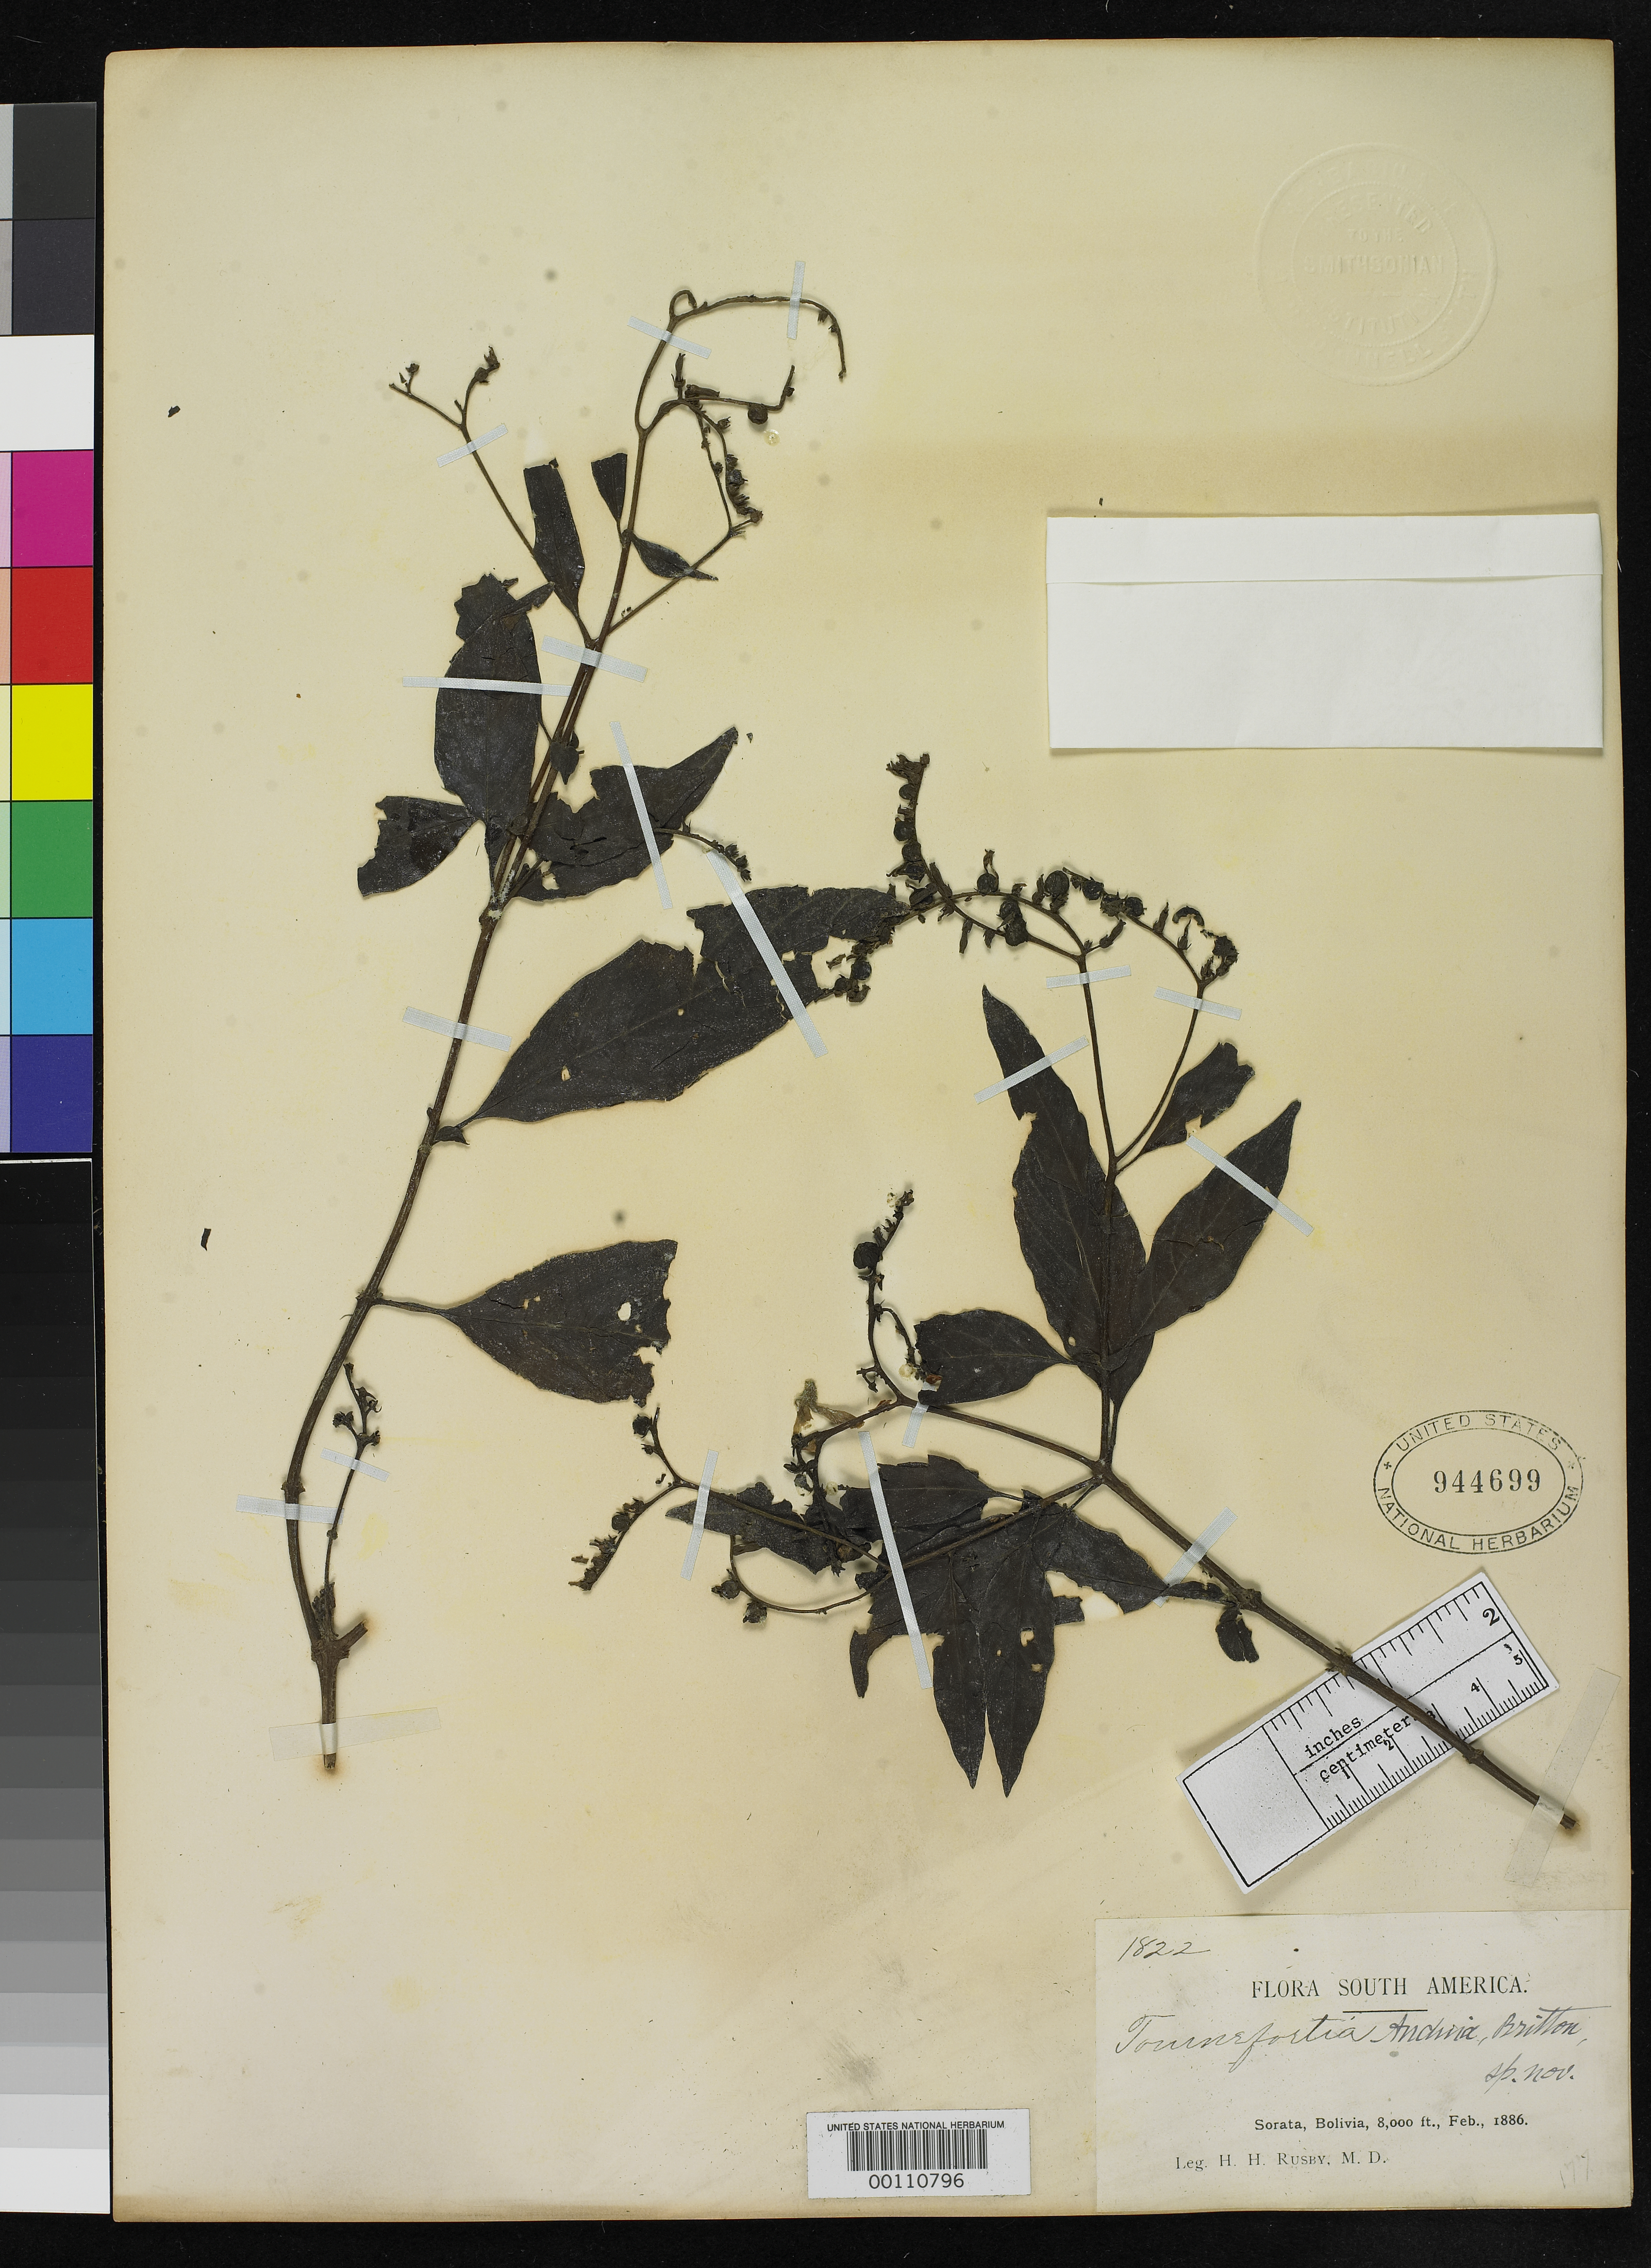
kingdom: Plantae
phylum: Tracheophyta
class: Magnoliopsida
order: Boraginales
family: Heliotropiaceae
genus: Tournefortia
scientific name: Tournefortia andina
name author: Britton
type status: Type Collection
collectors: H. H. Rusby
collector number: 1822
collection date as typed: Feb., 1886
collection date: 1886-02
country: Bolivia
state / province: La Páz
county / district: Larecaja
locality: Sorata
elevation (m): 2438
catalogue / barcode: US 944699